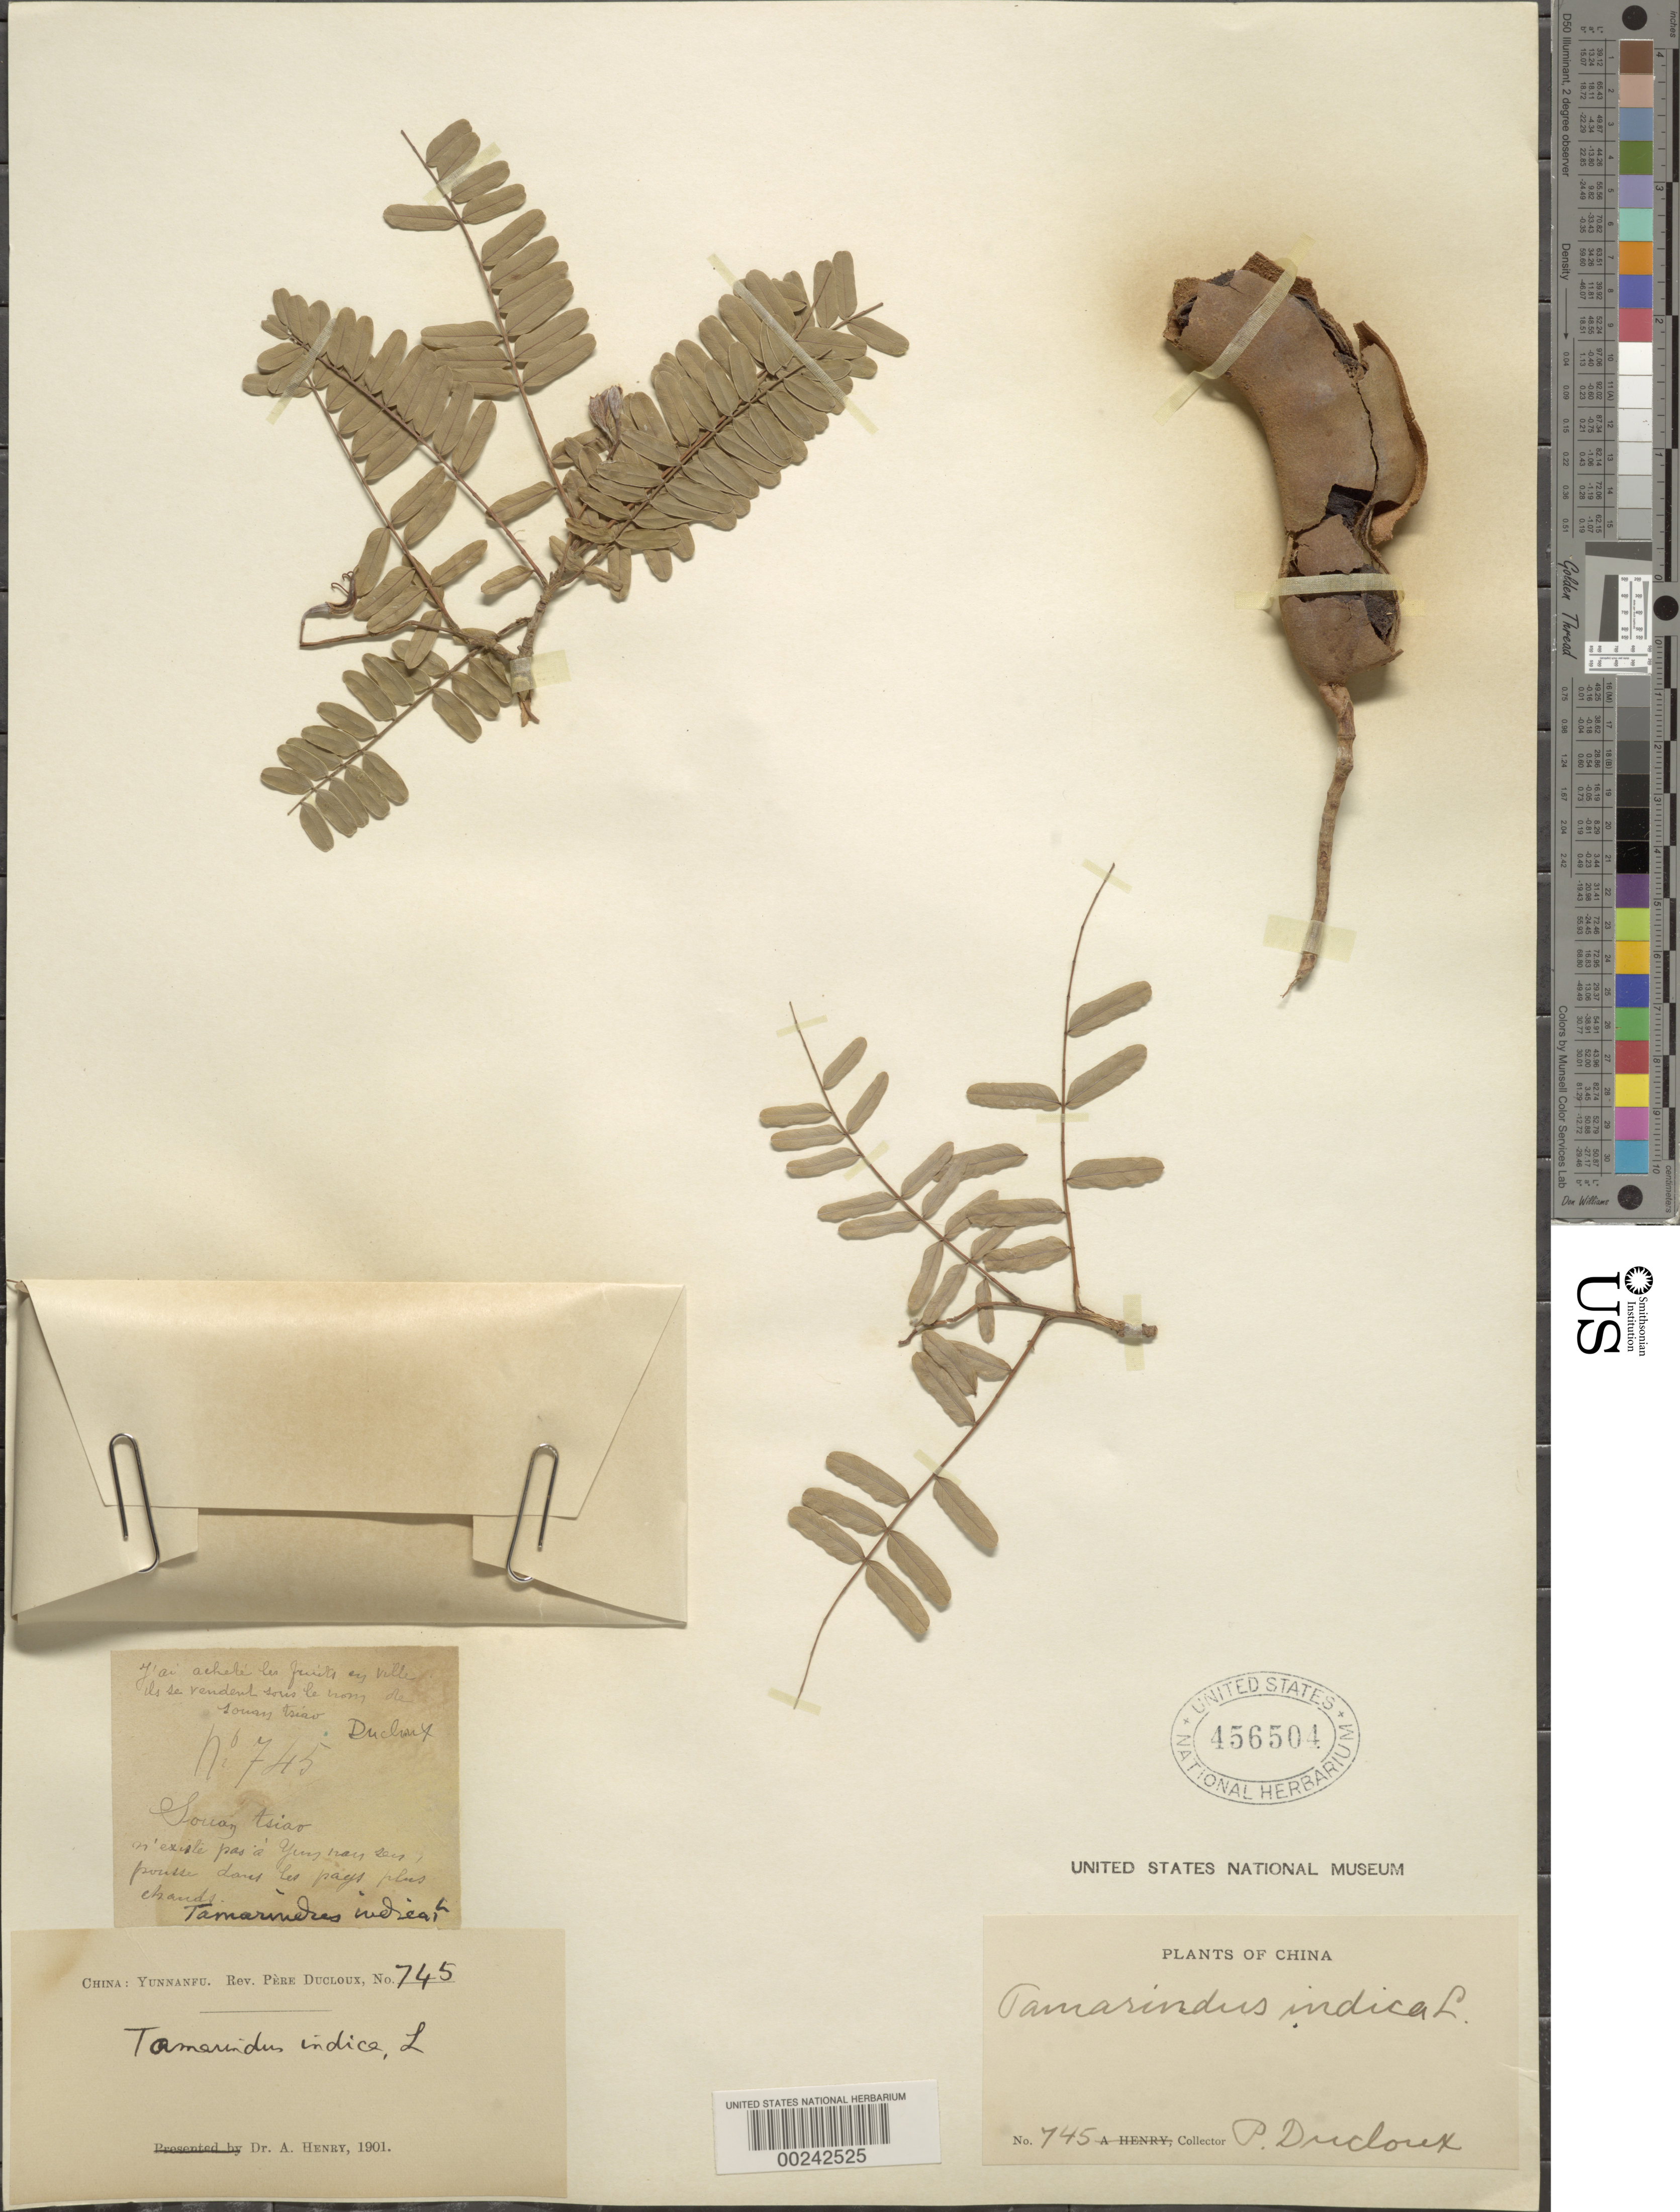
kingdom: Plantae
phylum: Tracheophyta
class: Magnoliopsida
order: Fabales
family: Fabaceae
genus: Tamarindus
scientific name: Tamarindus indica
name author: L.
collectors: F. Ducloux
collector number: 745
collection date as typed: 1901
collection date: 1901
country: China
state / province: Yunnan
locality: Yunnanfu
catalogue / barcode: US 456504